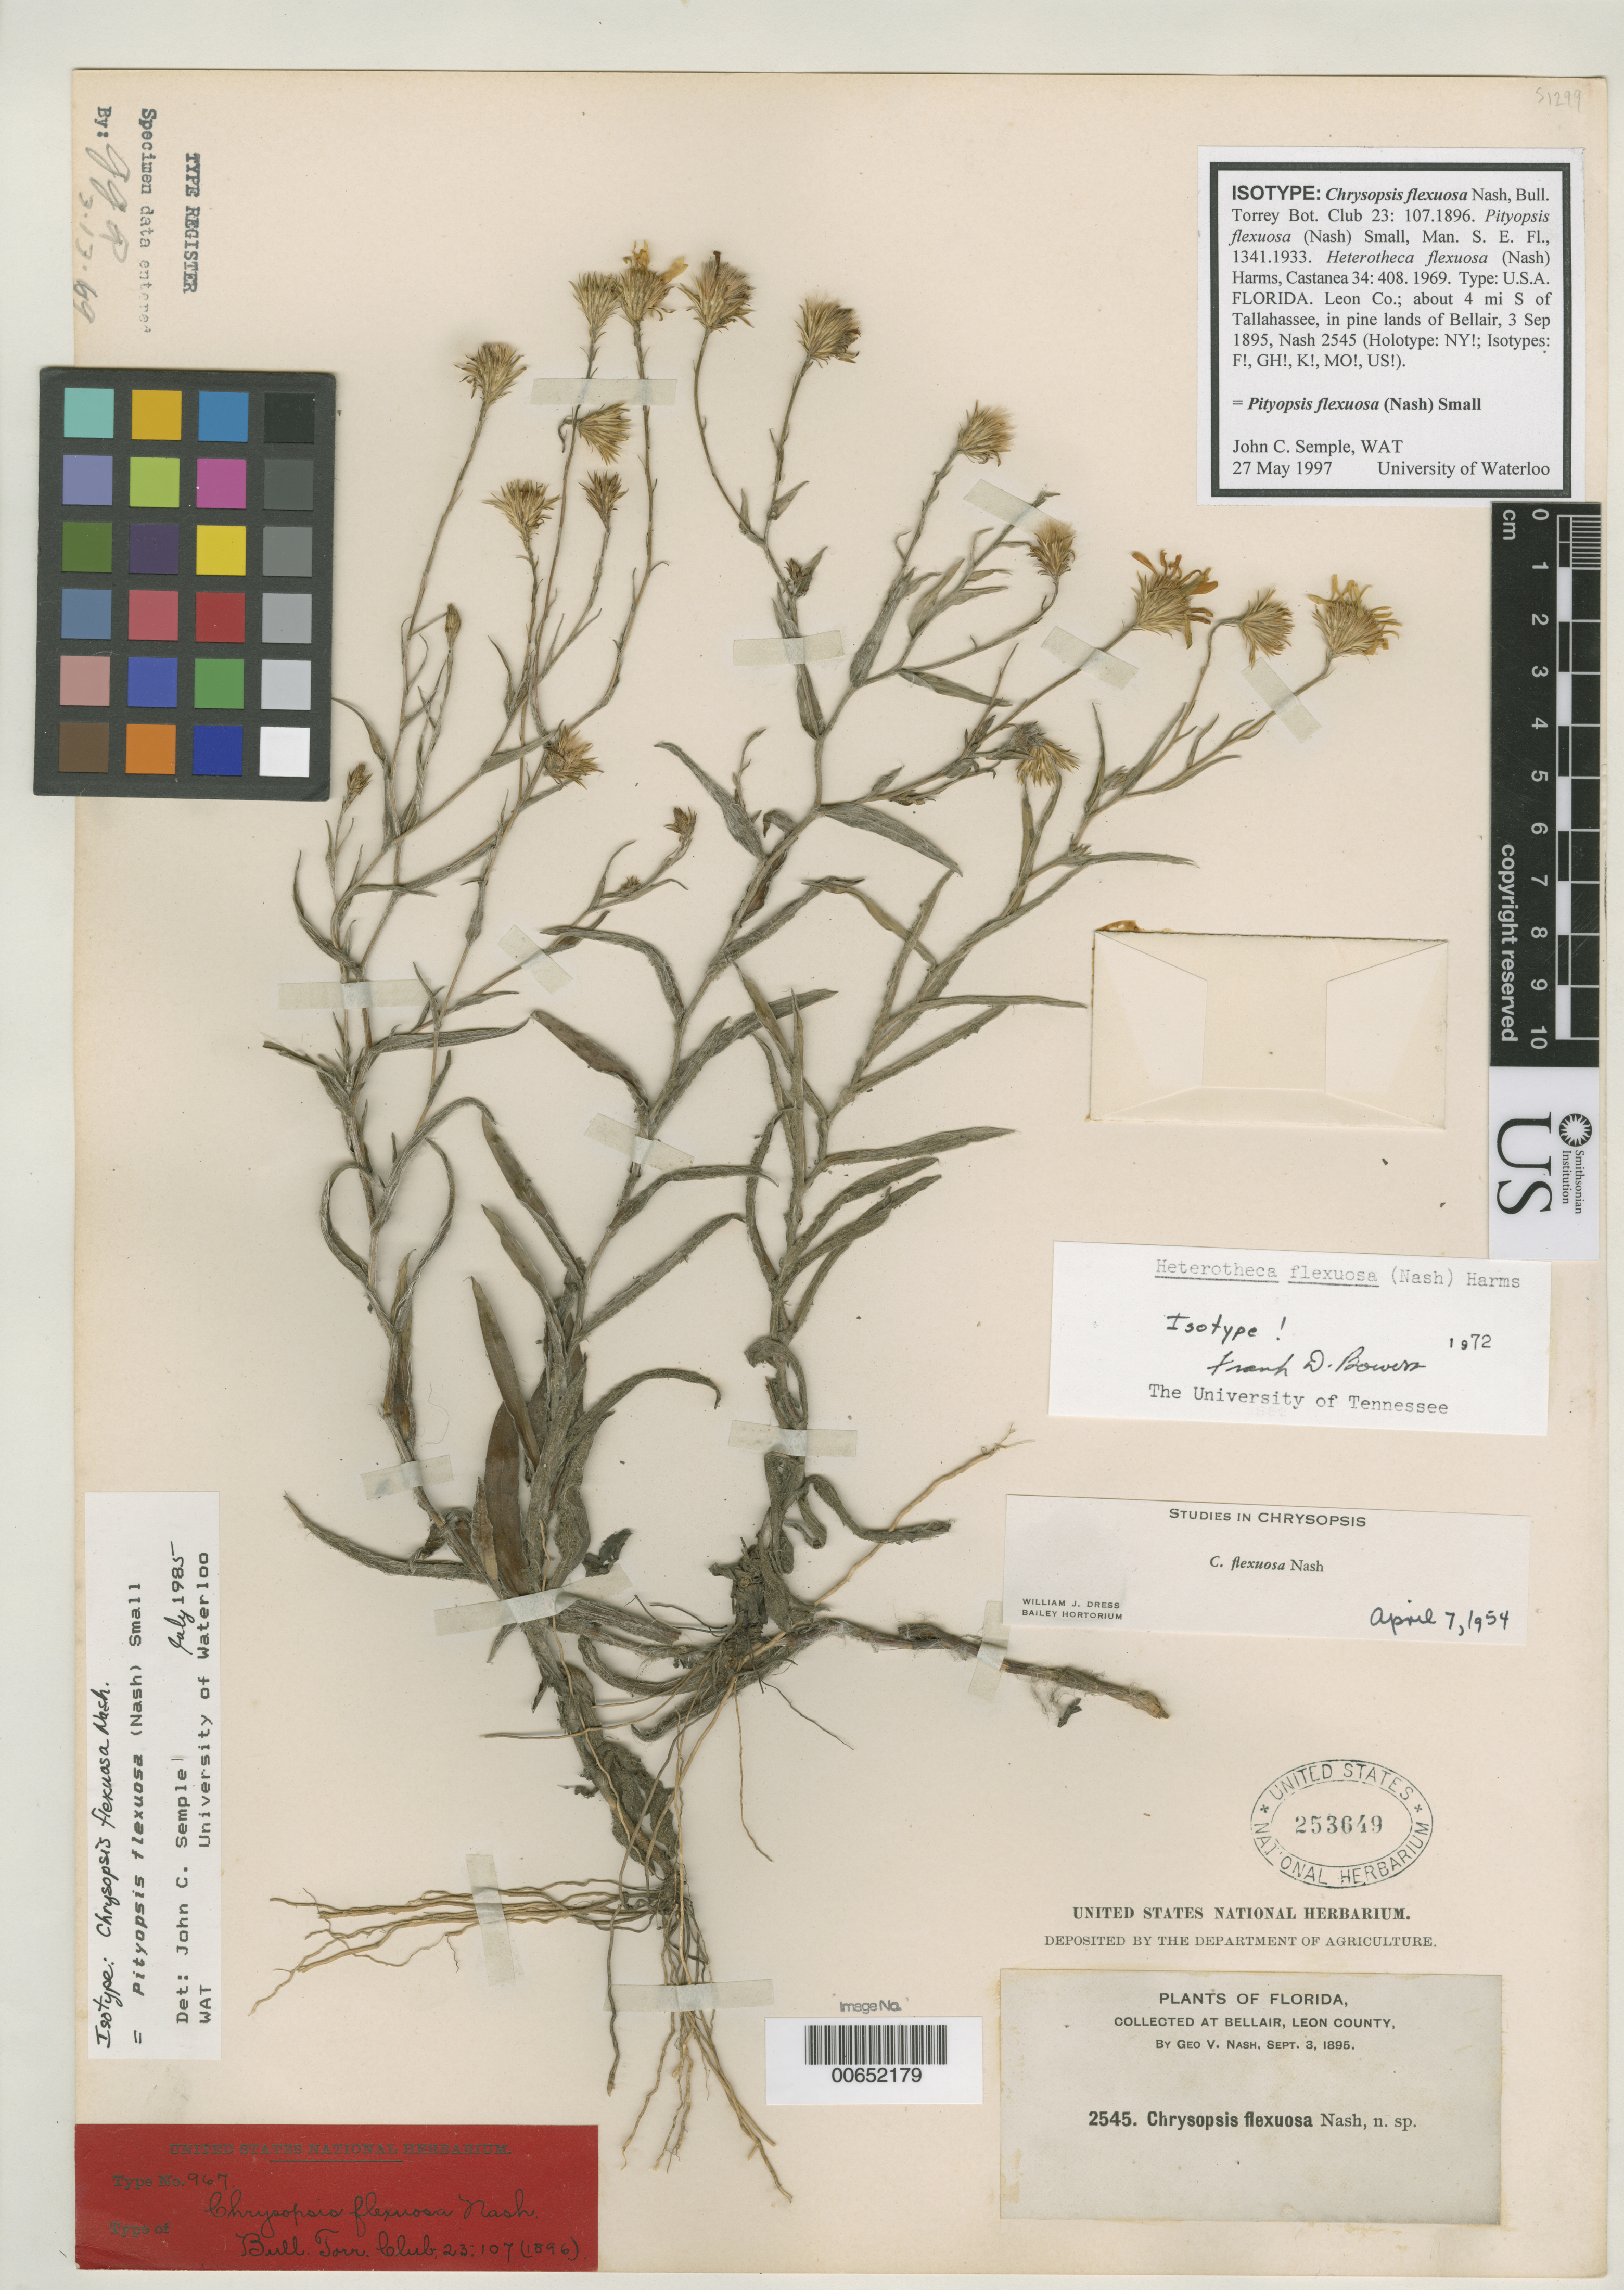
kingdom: Plantae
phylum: Tracheophyta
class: Magnoliopsida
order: Asterales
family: Asteraceae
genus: Chrysopsis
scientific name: Chrysopsis flexuosa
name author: Nash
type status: Isotype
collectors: G. V. Nash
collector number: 2545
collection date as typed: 03 Sep 1895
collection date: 1895-09-03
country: United States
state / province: Florida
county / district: Leon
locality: Bellair.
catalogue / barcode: US 253649